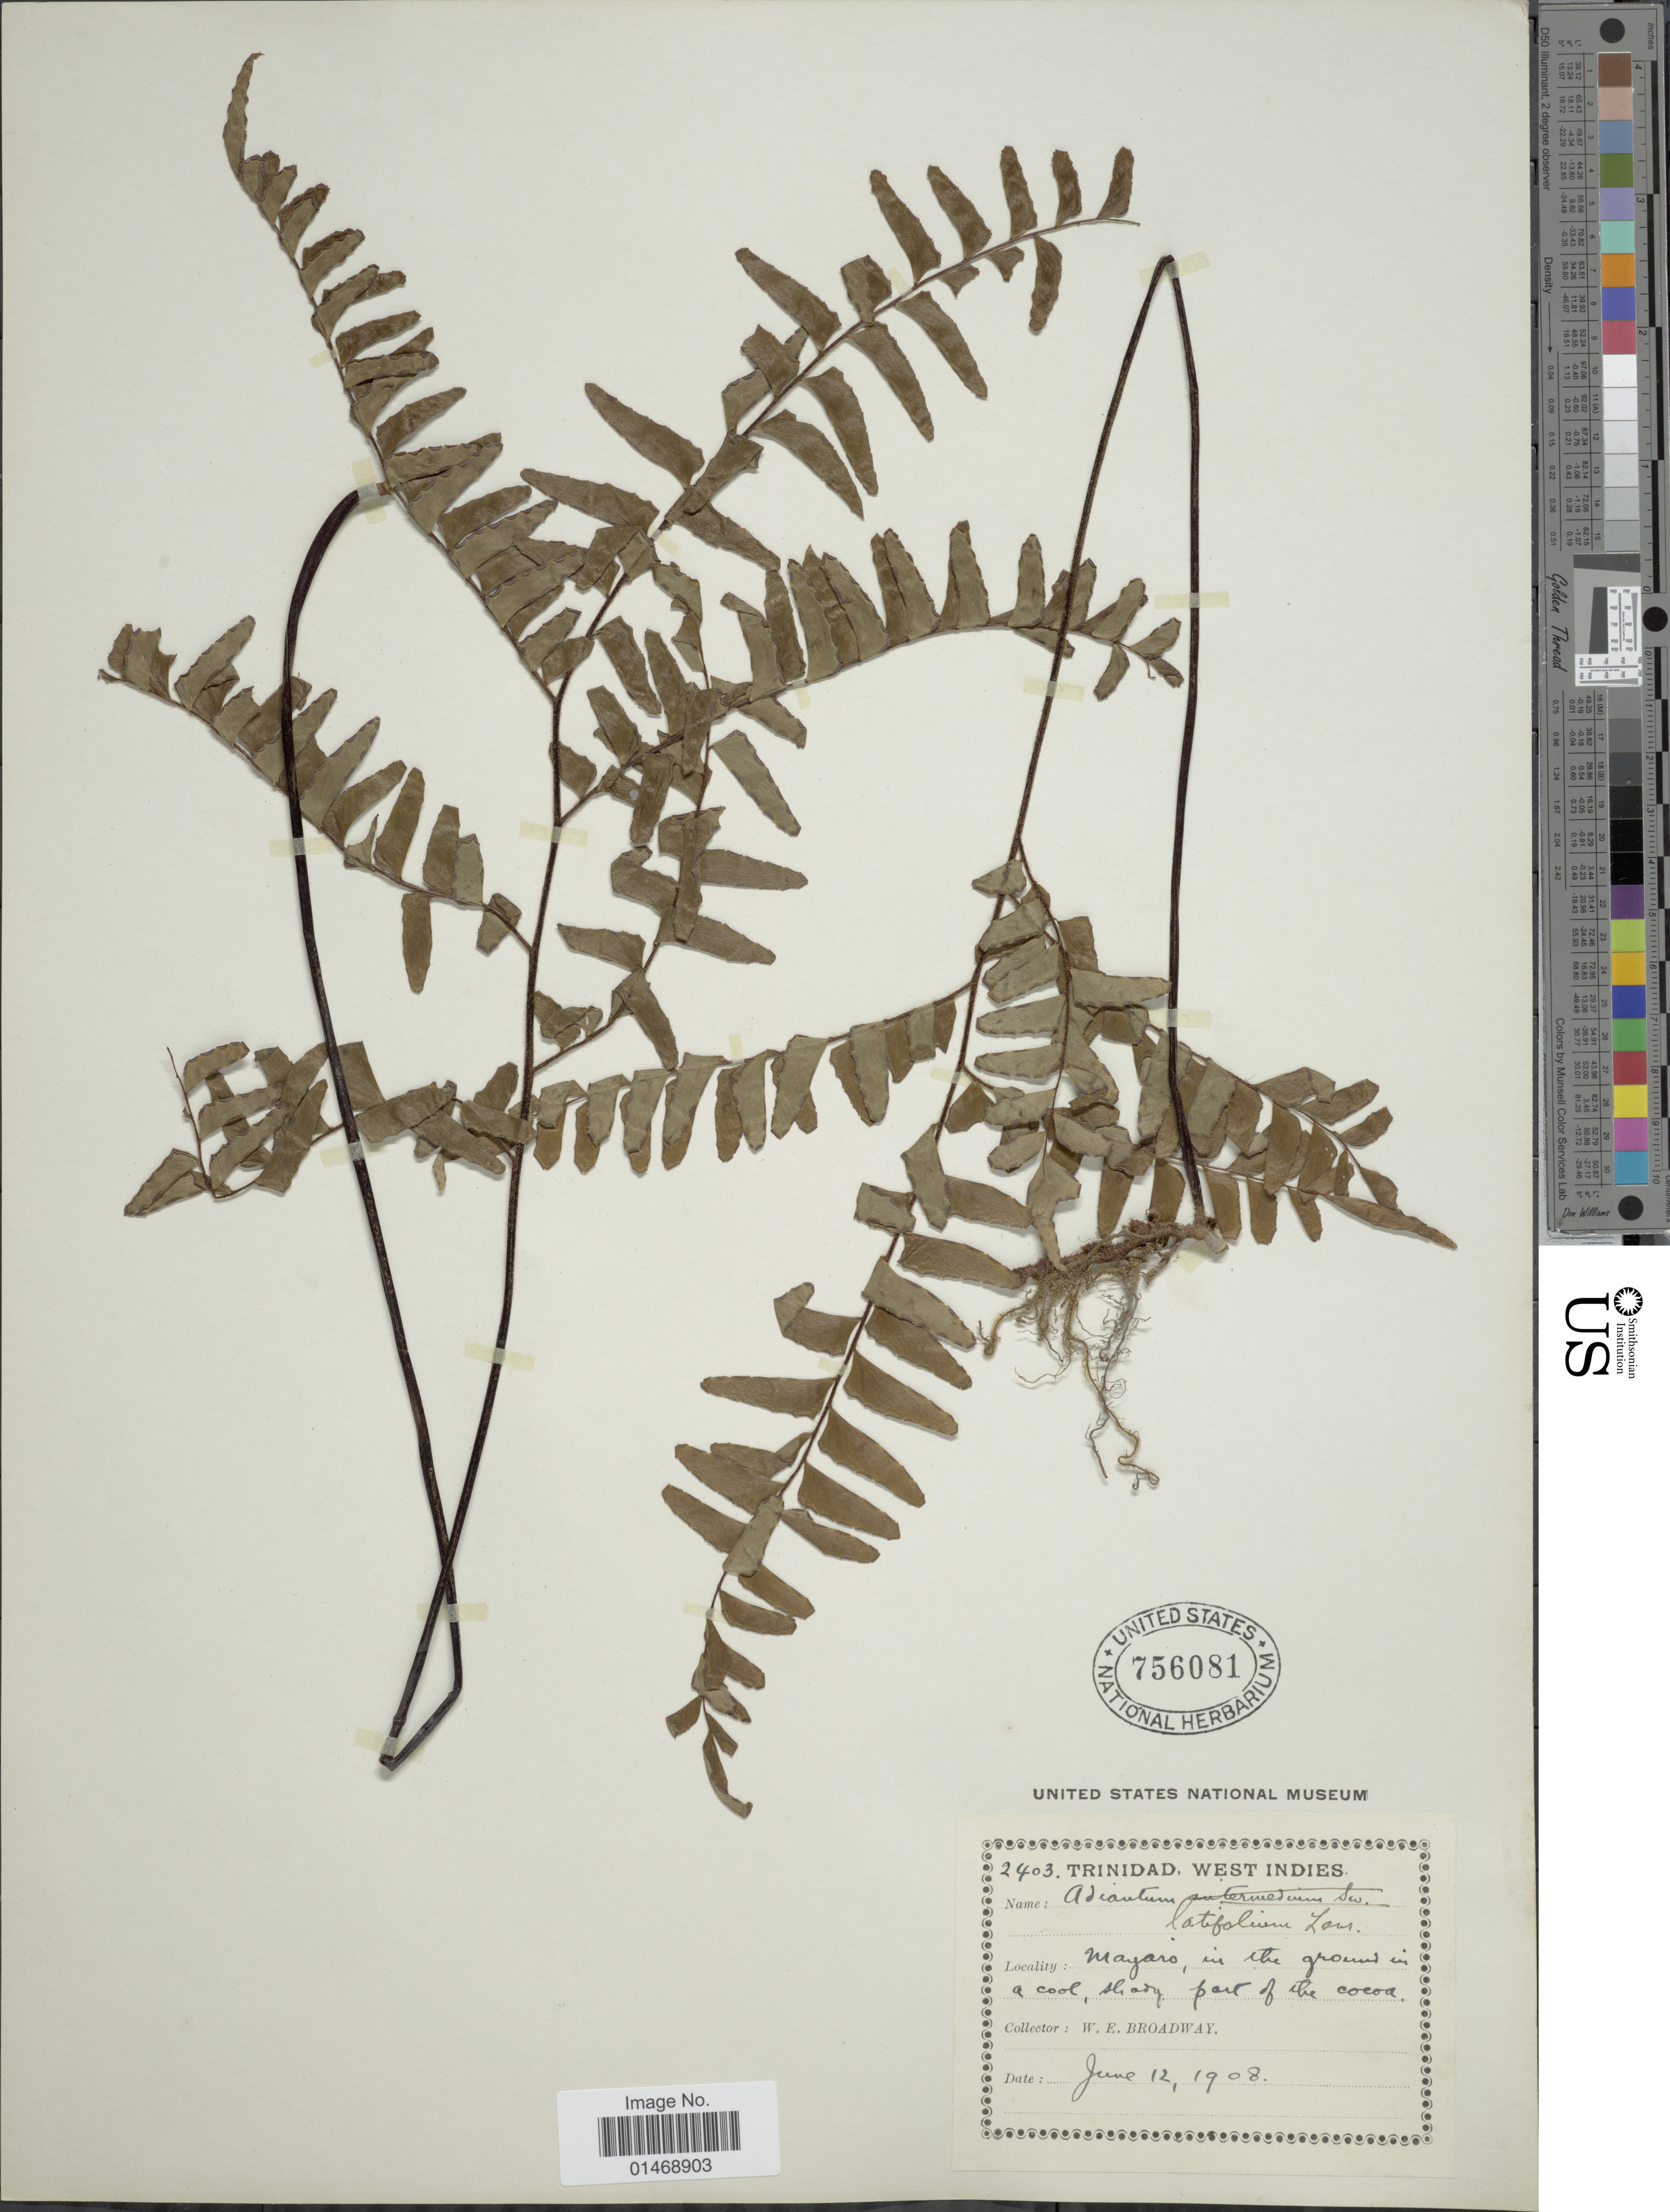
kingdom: Plantae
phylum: Tracheophyta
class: Polypodiopsida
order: Polypodiales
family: Pteridaceae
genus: Adiantum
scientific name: Adiantum latifolium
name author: Lam.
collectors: W. E. Broadway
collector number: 2403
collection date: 1908-06-12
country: Trinidad and Tobago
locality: Trinidad, West Indies: Mayario, in the ground in acool, shady part of the cocoa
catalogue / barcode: US 756081